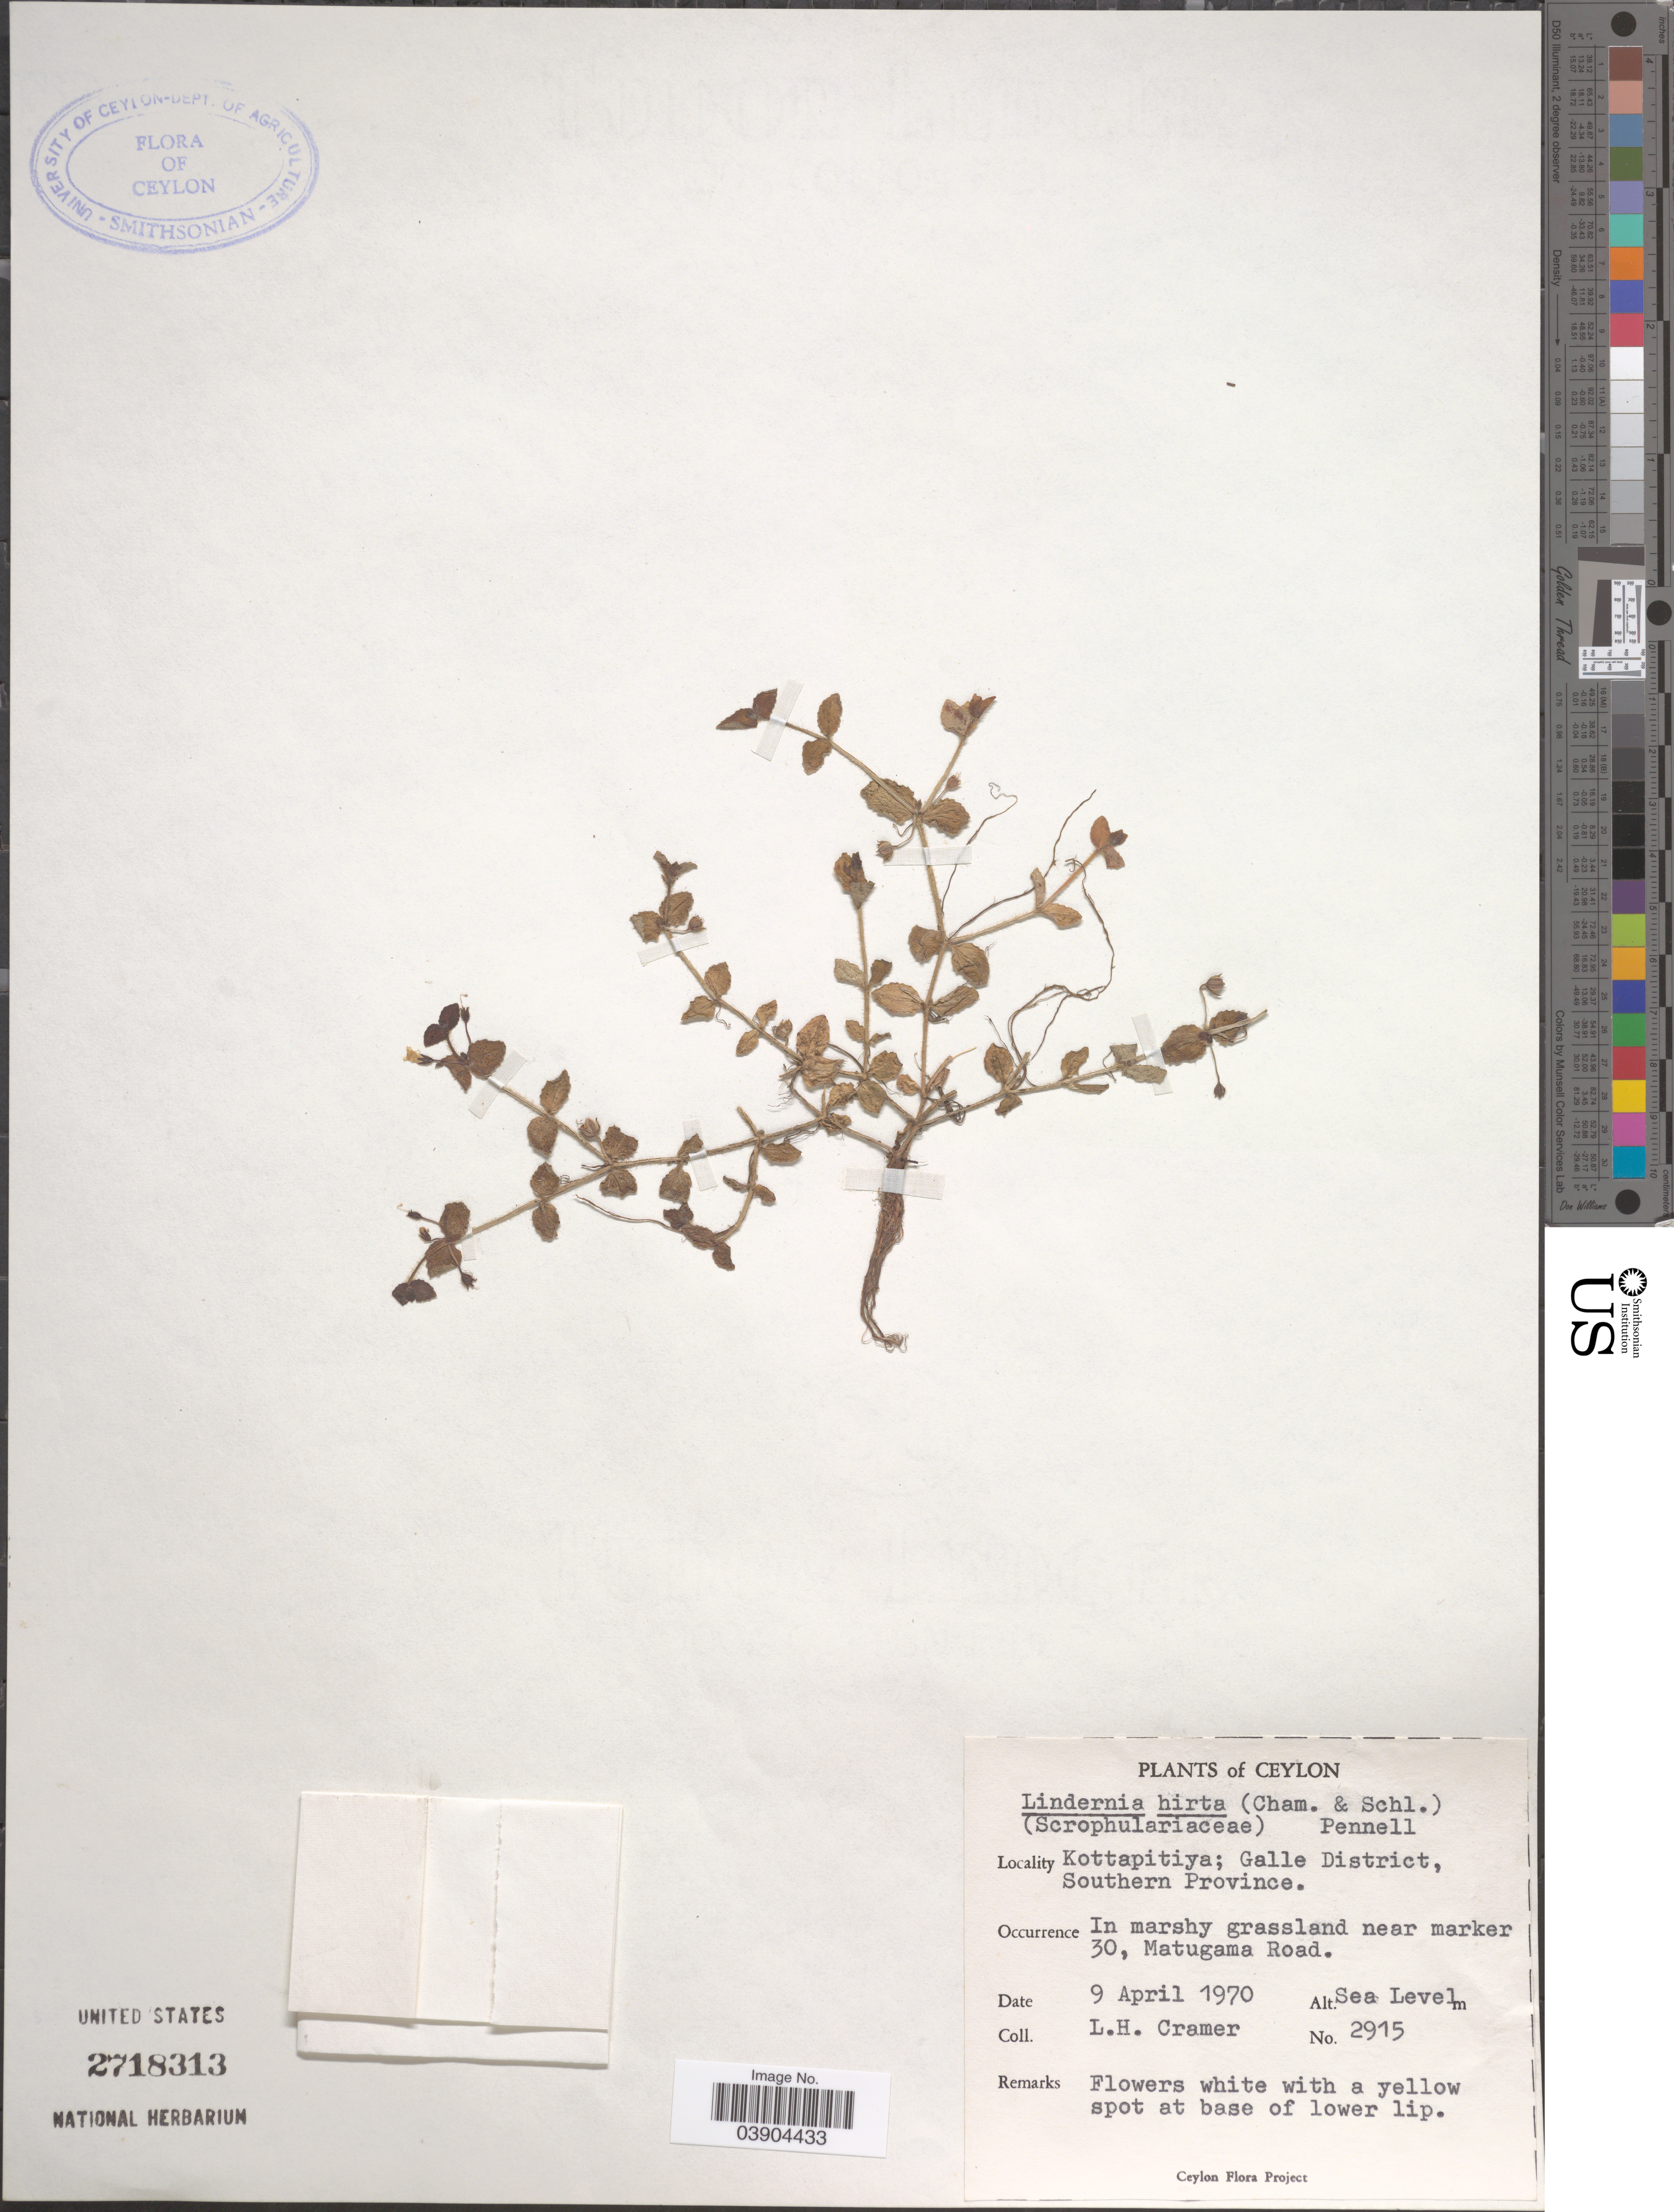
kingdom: Plantae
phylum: Tracheophyta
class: Magnoliopsida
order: Lamiales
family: Linderniaceae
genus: Lindernia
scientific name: Lindernia hirta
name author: (Cham. & Schltdl.) Pennell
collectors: L. H. Cramer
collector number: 2915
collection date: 1970-04-09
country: Sri Lanka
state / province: Southern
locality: Ceylon. Kottapitiya; Galle District. In marshy grassland near marker 30, Matugama Road.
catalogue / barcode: US 2718313